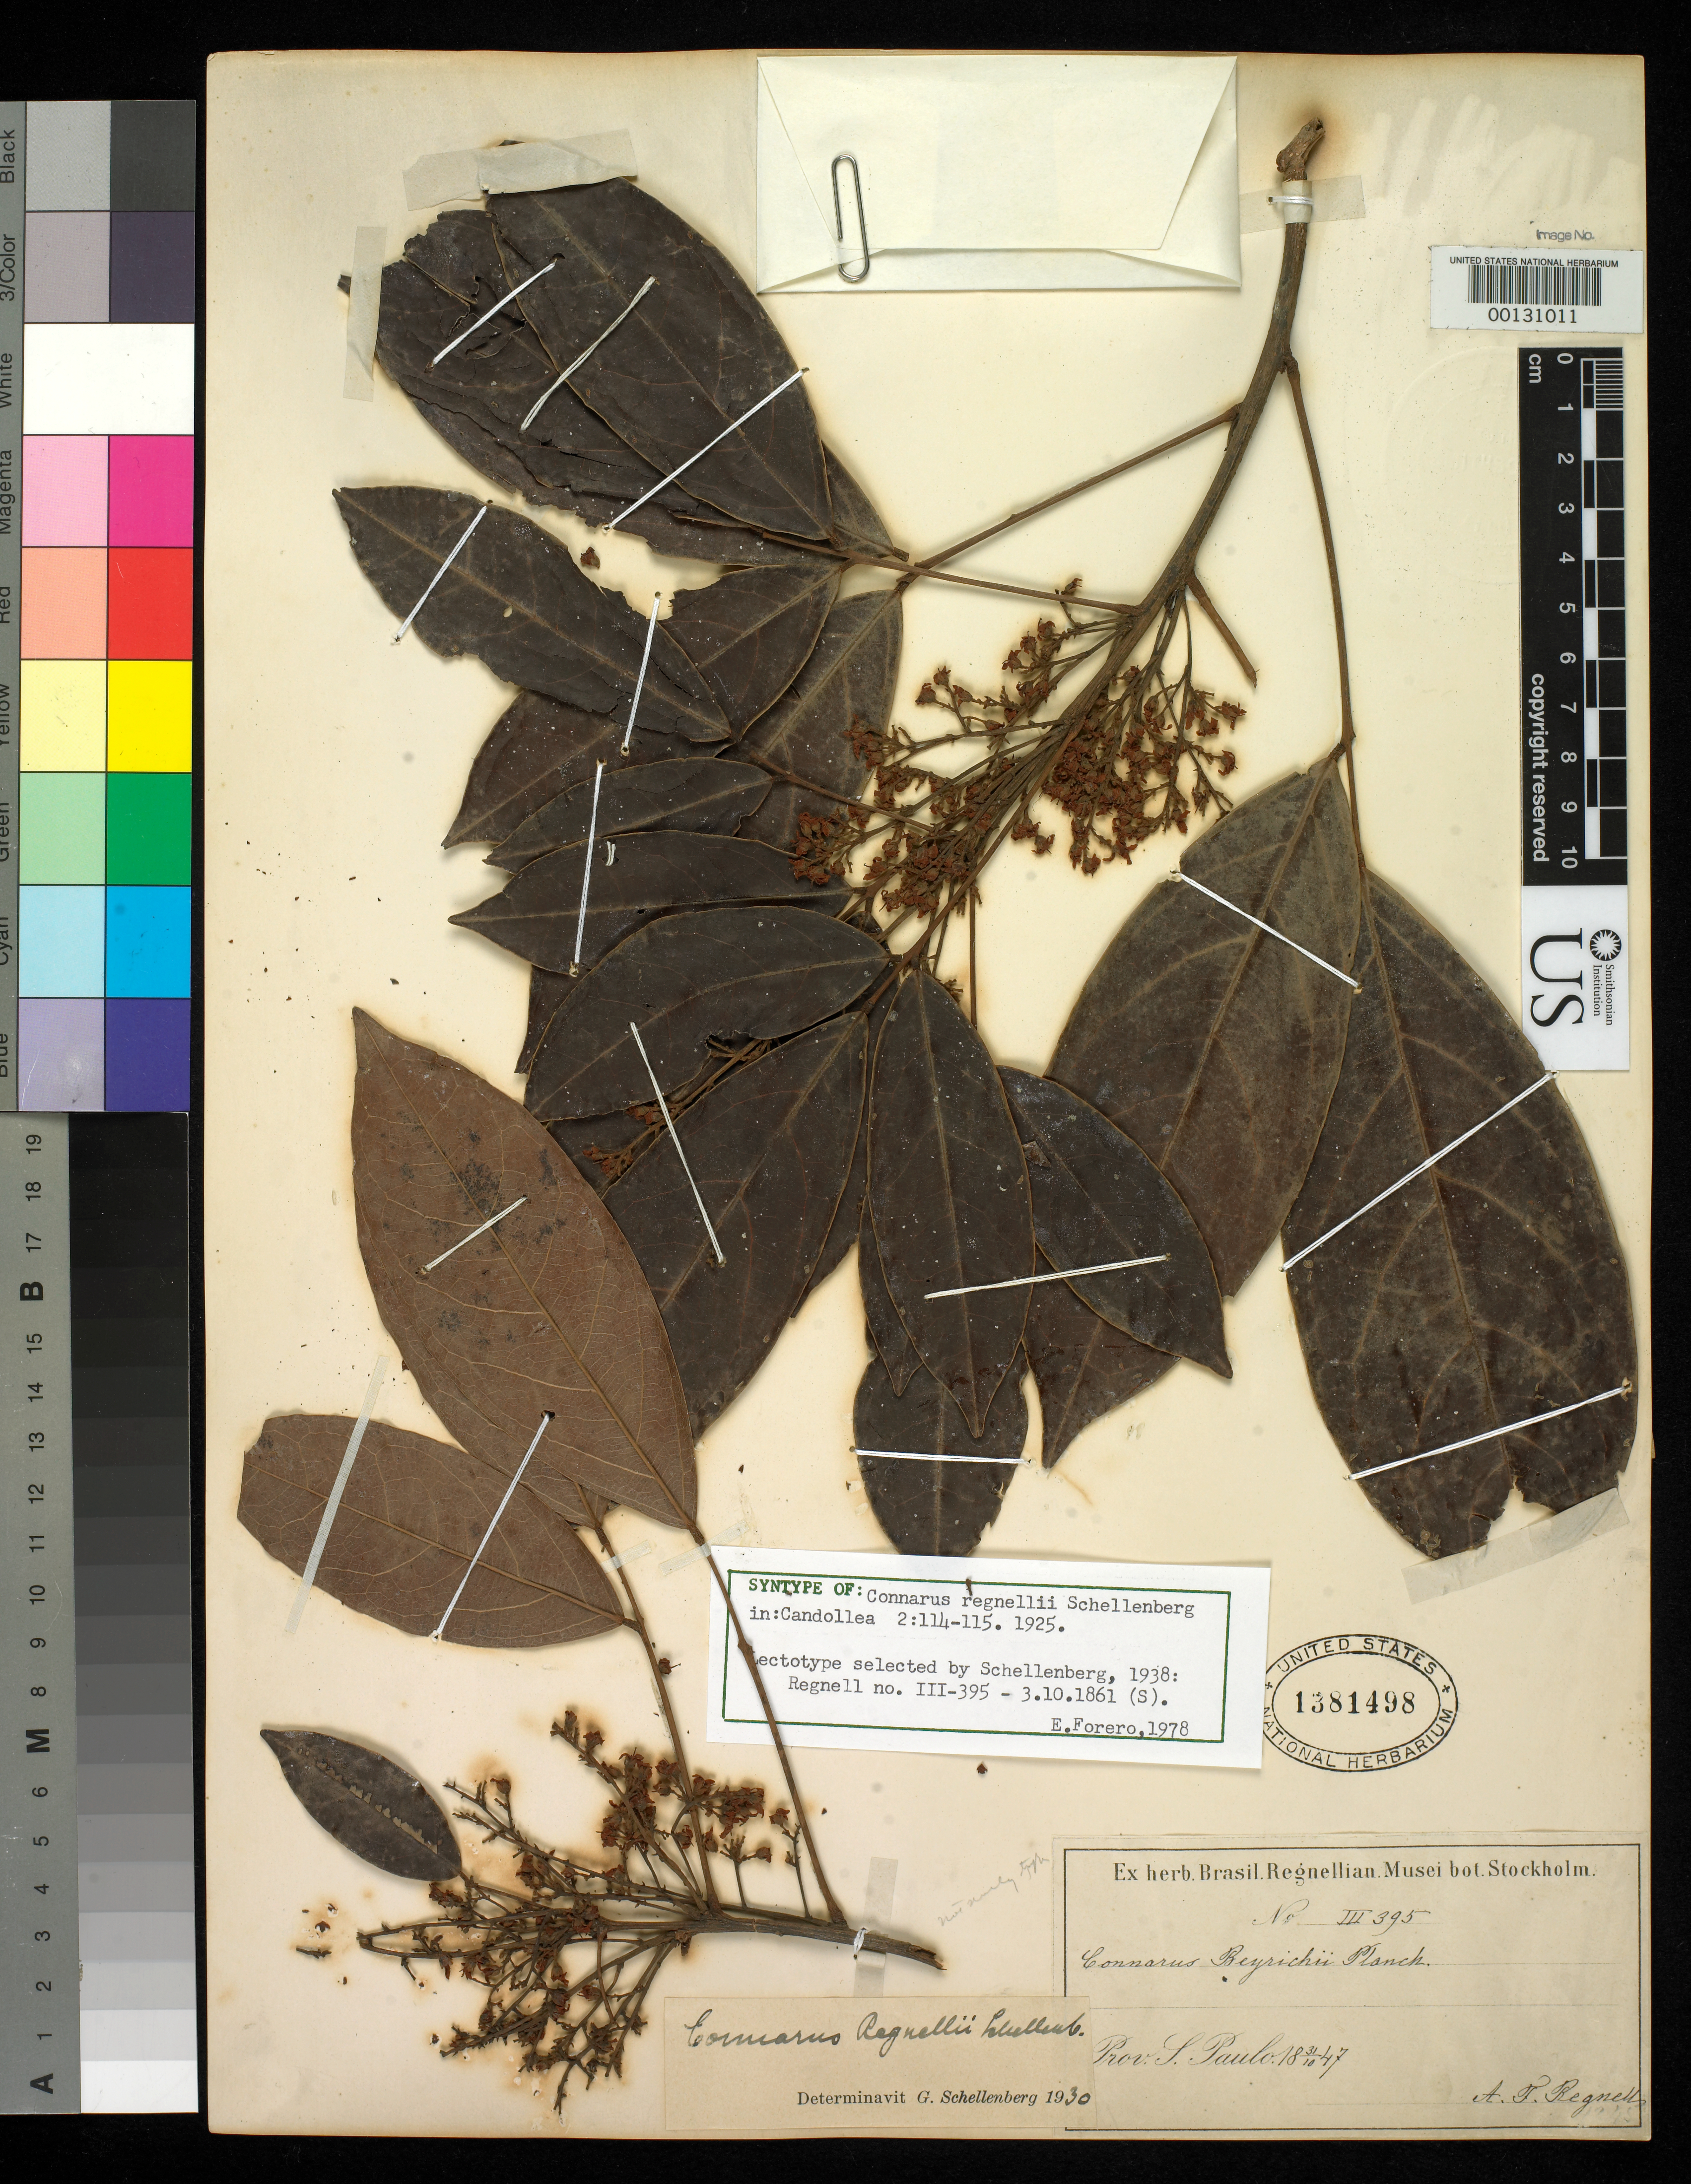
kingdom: Plantae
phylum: Tracheophyta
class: Magnoliopsida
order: Oxalidales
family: Connaraceae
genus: Connarus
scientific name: Connarus regnellii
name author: G. Schellenb.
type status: Syntype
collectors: A. F. Regnell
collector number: III 395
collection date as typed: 31 Oct 1847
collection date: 1847-10-31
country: Brazil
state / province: São Paulo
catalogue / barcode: US 1381498